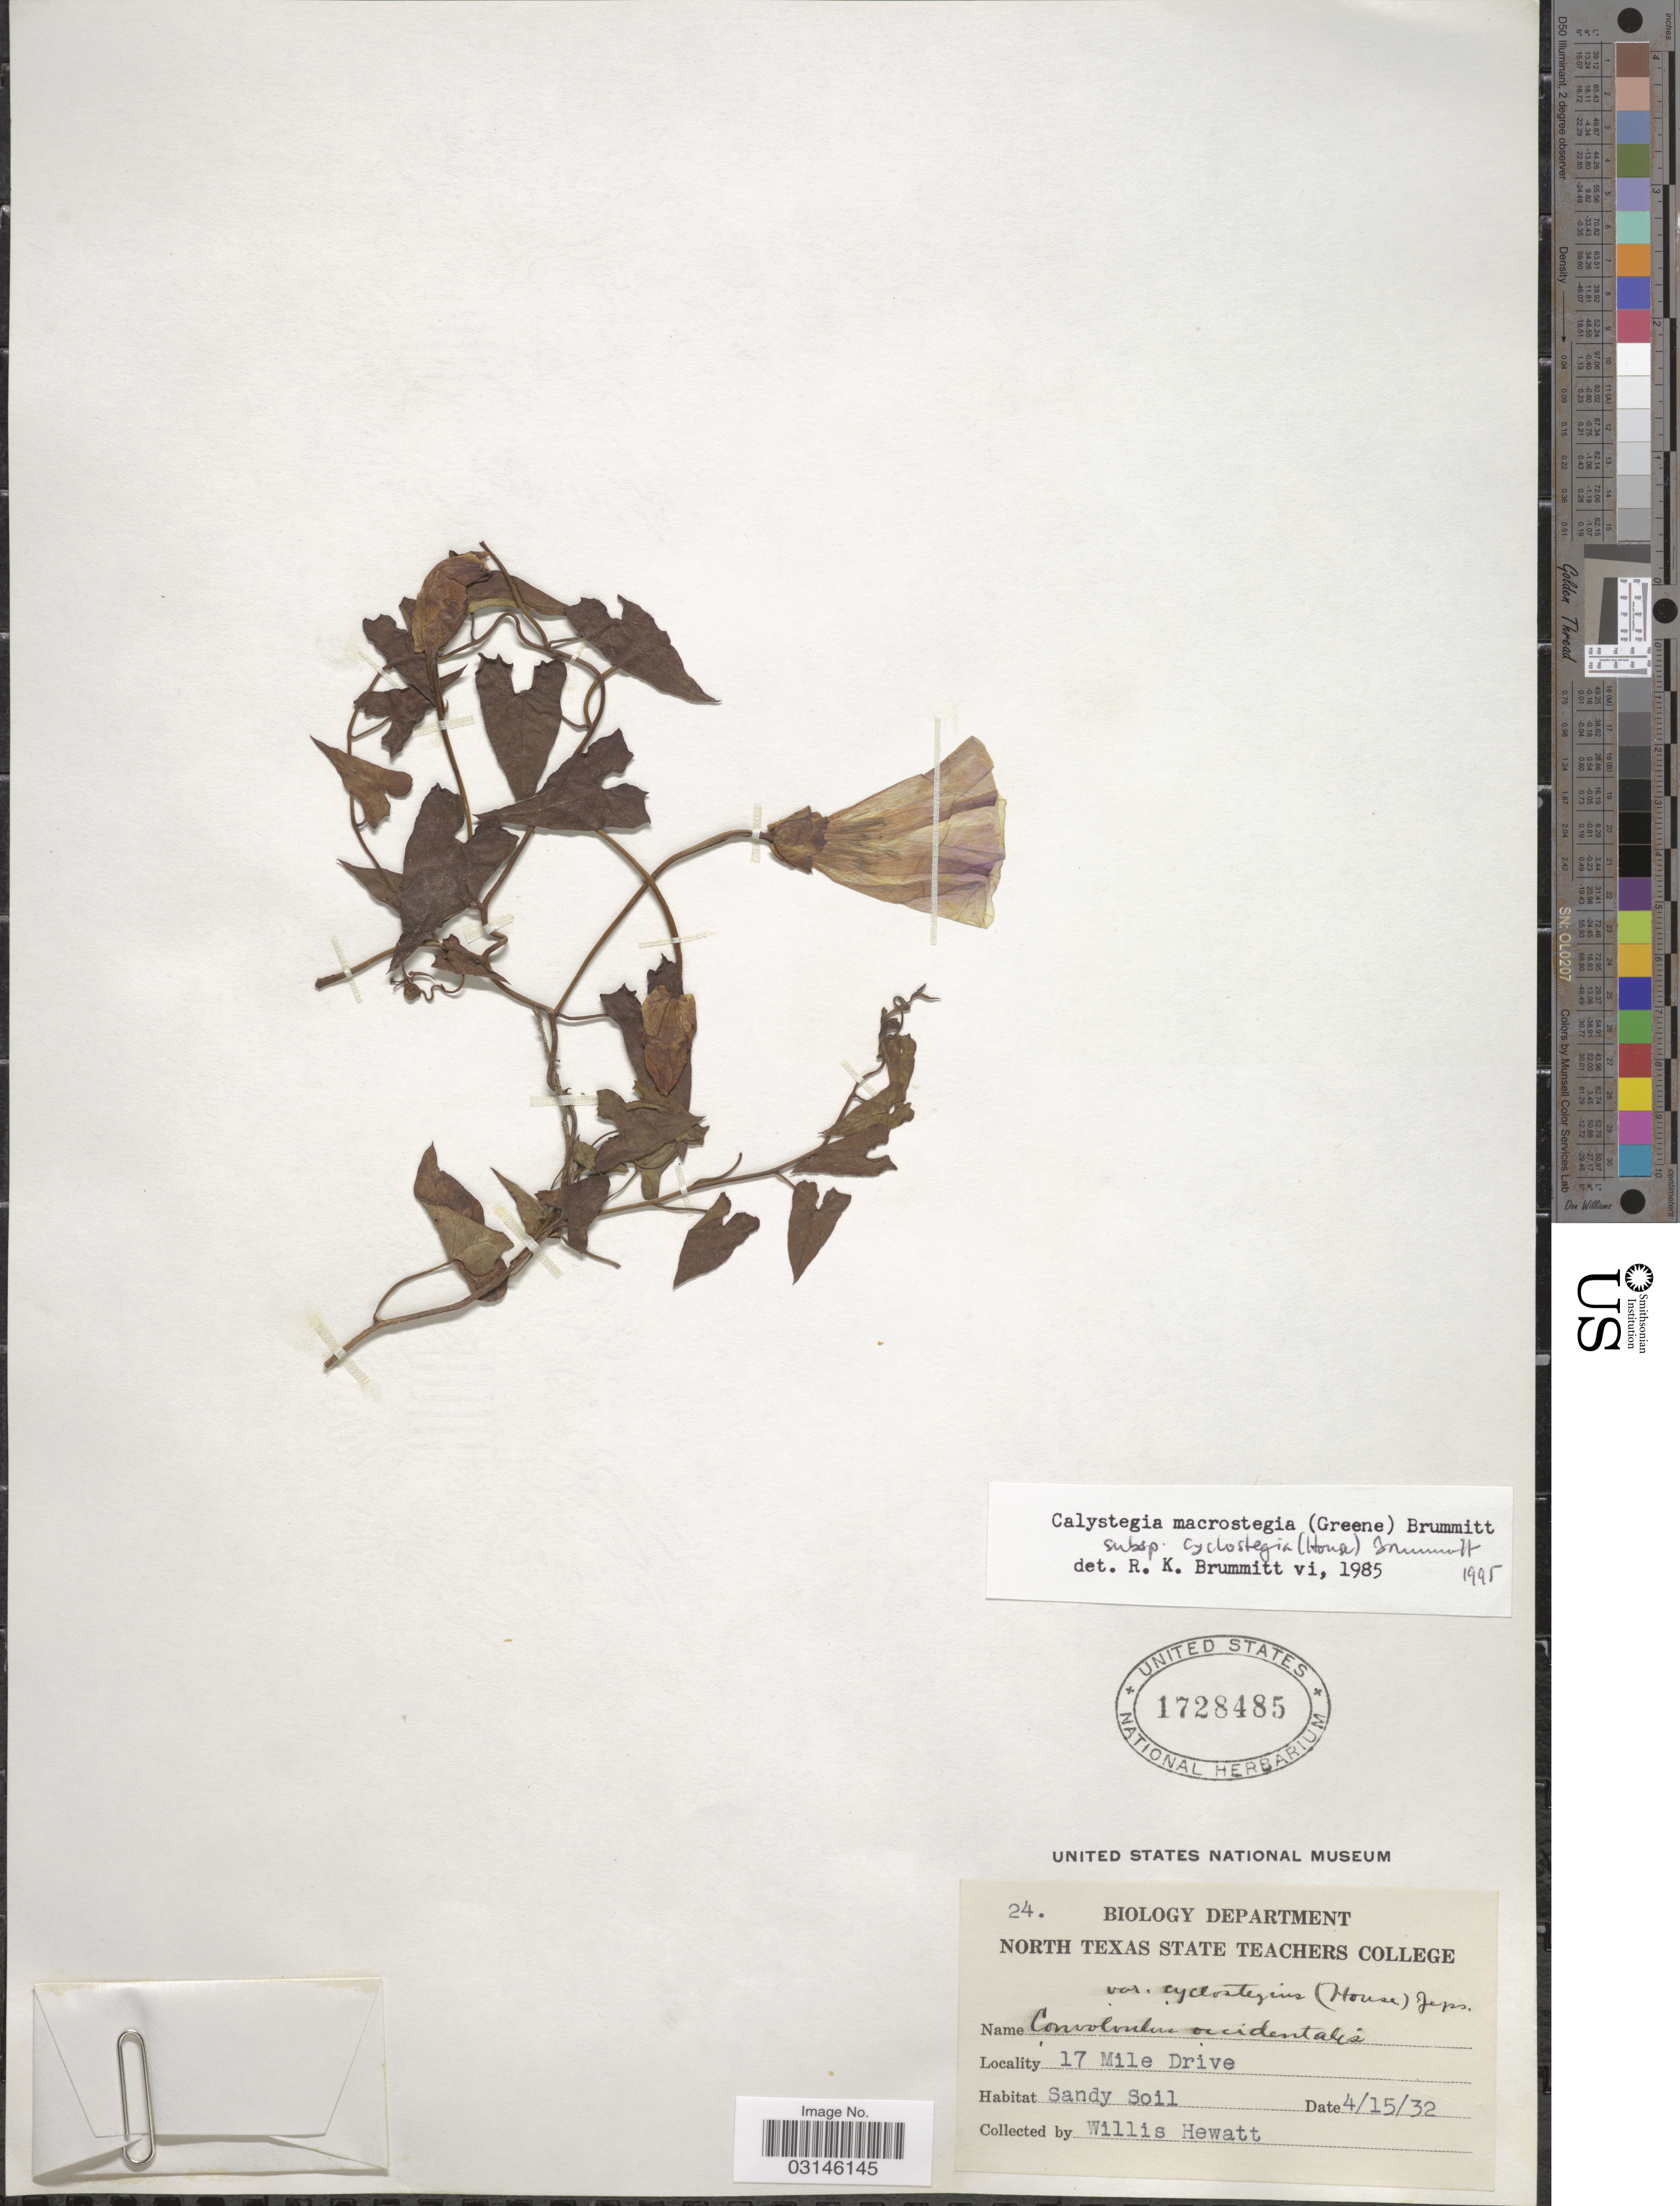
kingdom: Plantae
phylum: Tracheophyta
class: Magnoliopsida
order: Solanales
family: Convolvulaceae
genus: Calystegia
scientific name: Calystegia macrostegia subsp. cyclostegia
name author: Brummitt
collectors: W. Hewatt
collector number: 24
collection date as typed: Transcribed d/m/y: 15/4/32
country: United States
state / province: Texas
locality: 17 Mile Drive.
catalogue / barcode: US 1728485